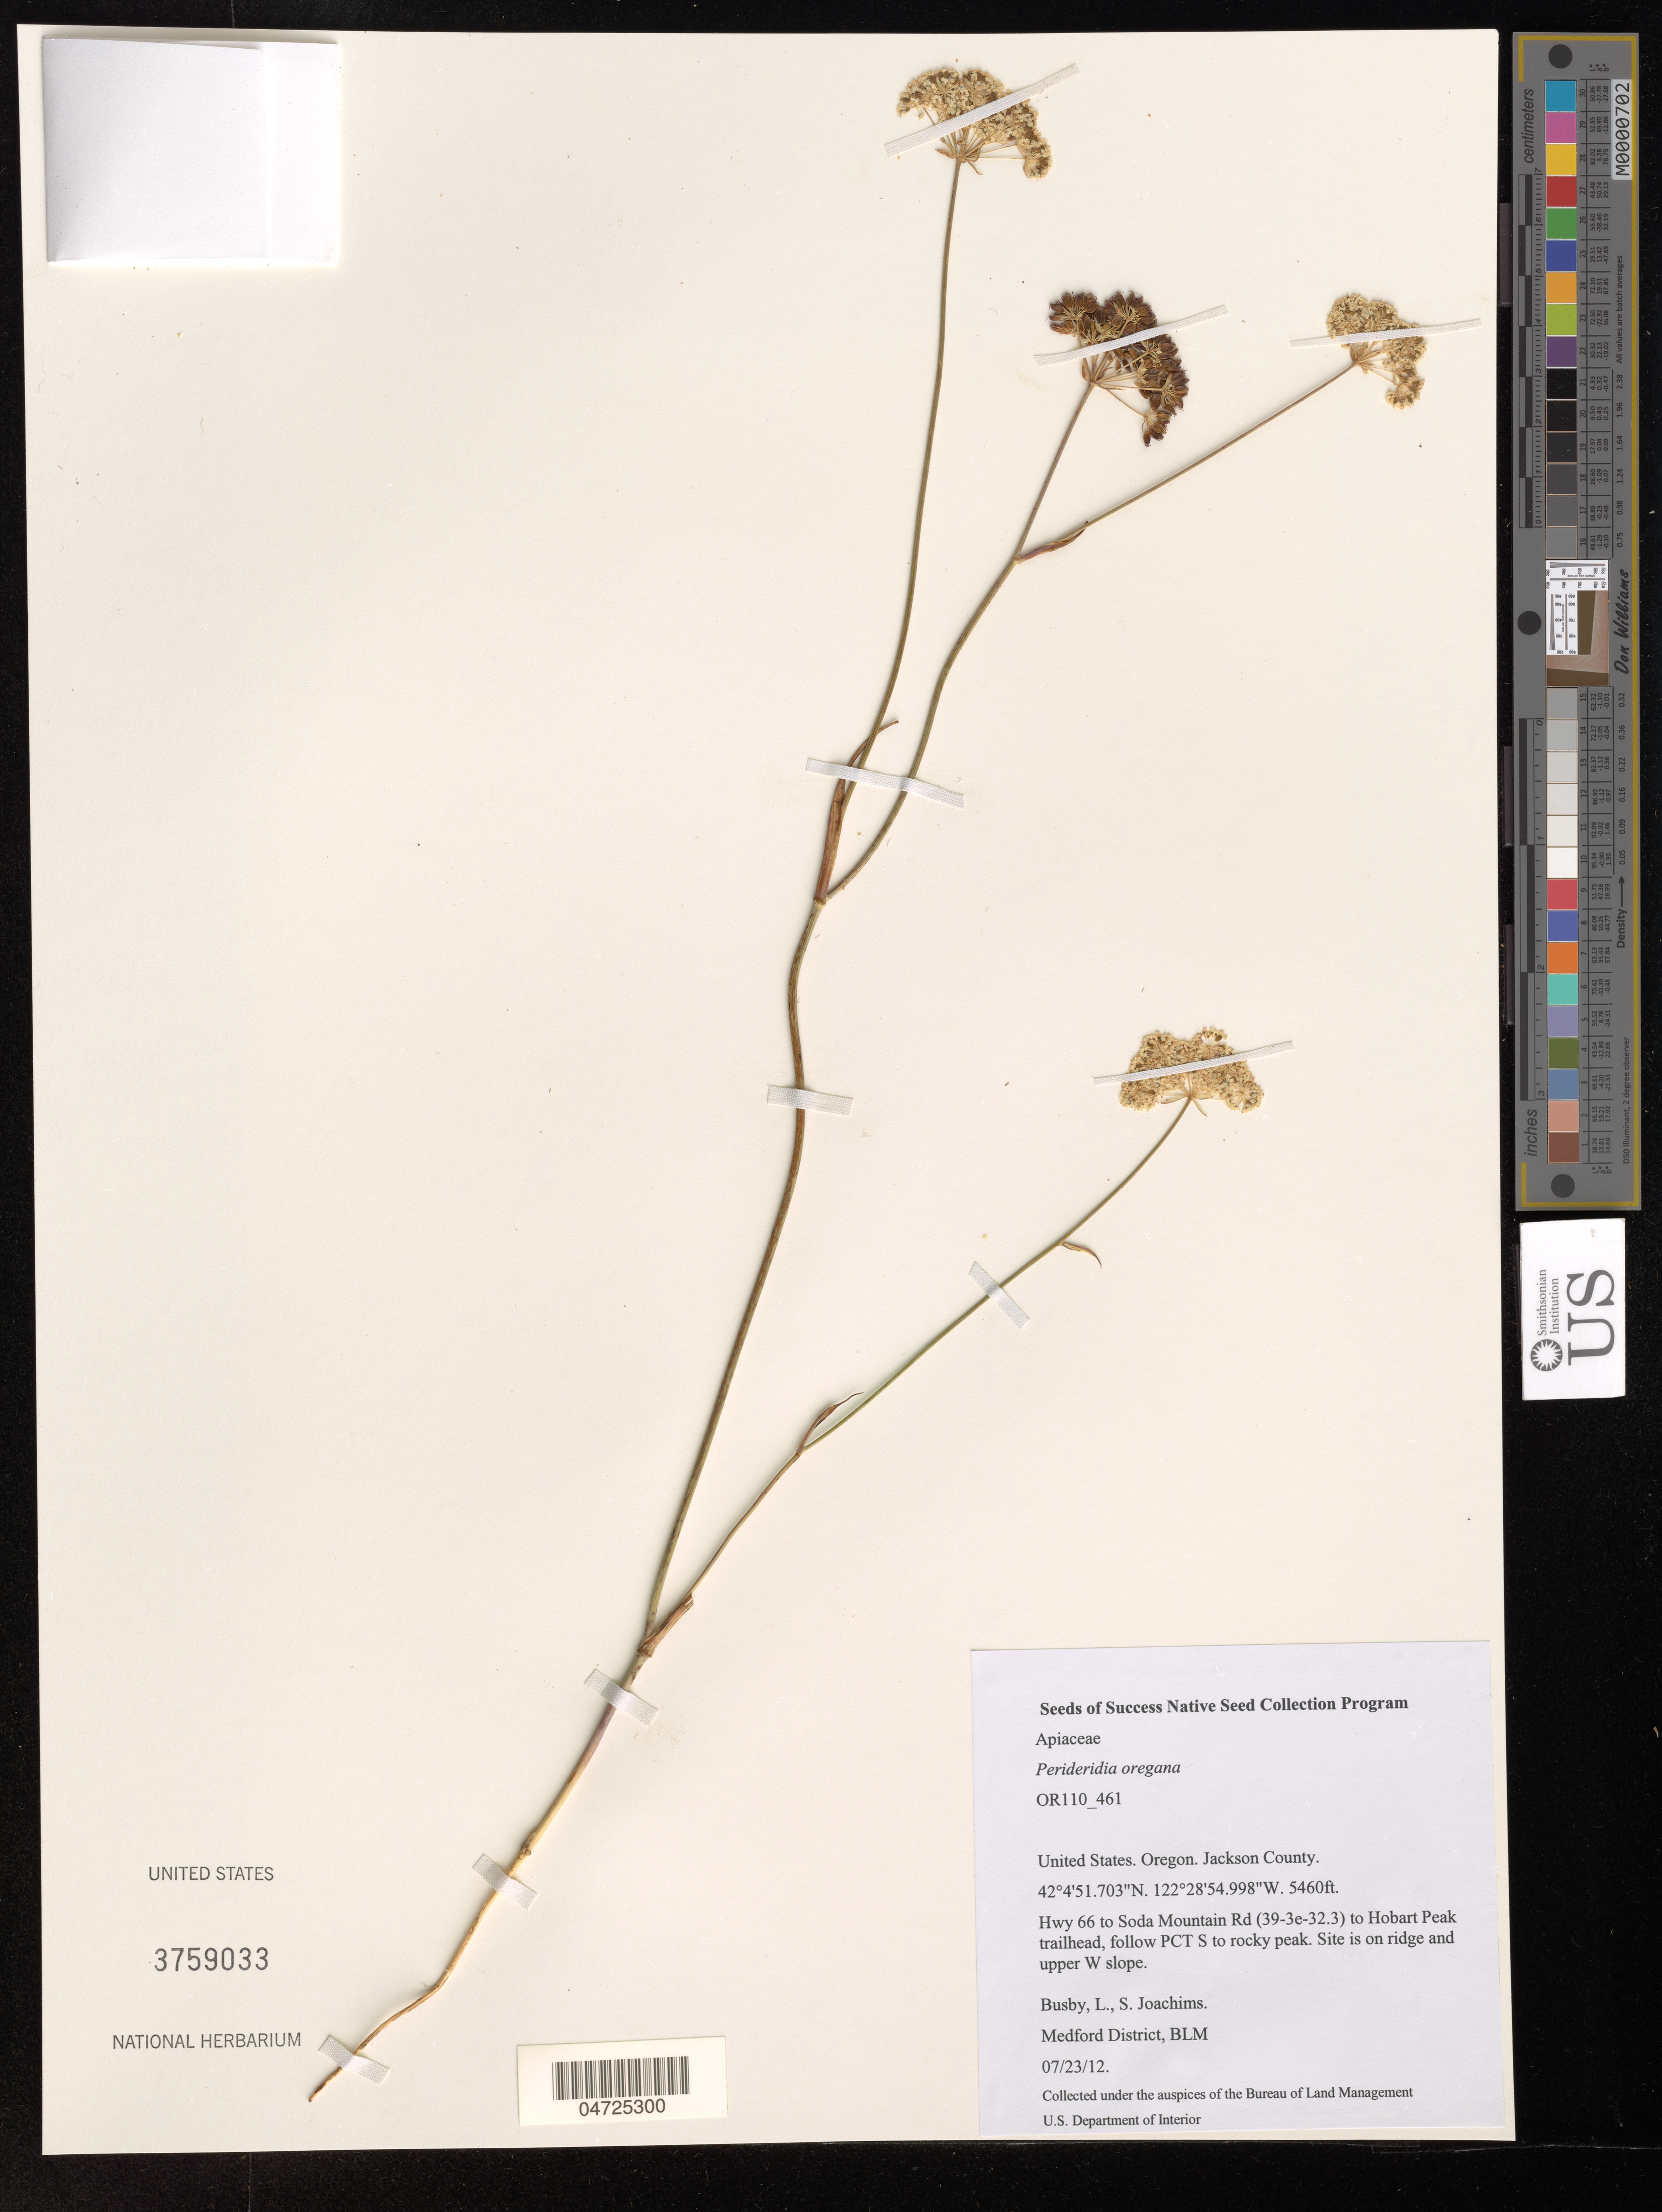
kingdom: Plantae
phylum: Tracheophyta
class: Magnoliopsida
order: Apiales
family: Apiaceae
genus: Perideridia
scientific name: Perideridia oregana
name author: (S. Watson) Mathias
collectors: L. Busby & S. Joachims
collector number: OR110_461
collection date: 2012-07-23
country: United States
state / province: Oregon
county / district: Jackson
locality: Jackson County. Hwy 66 to Soda Mountain Rd (39-3e-32.3) to Hobart Peak trailhead, follow PCT S to rocky peak. Site is on ridge and upper W slope.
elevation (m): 1664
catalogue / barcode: US 3759033